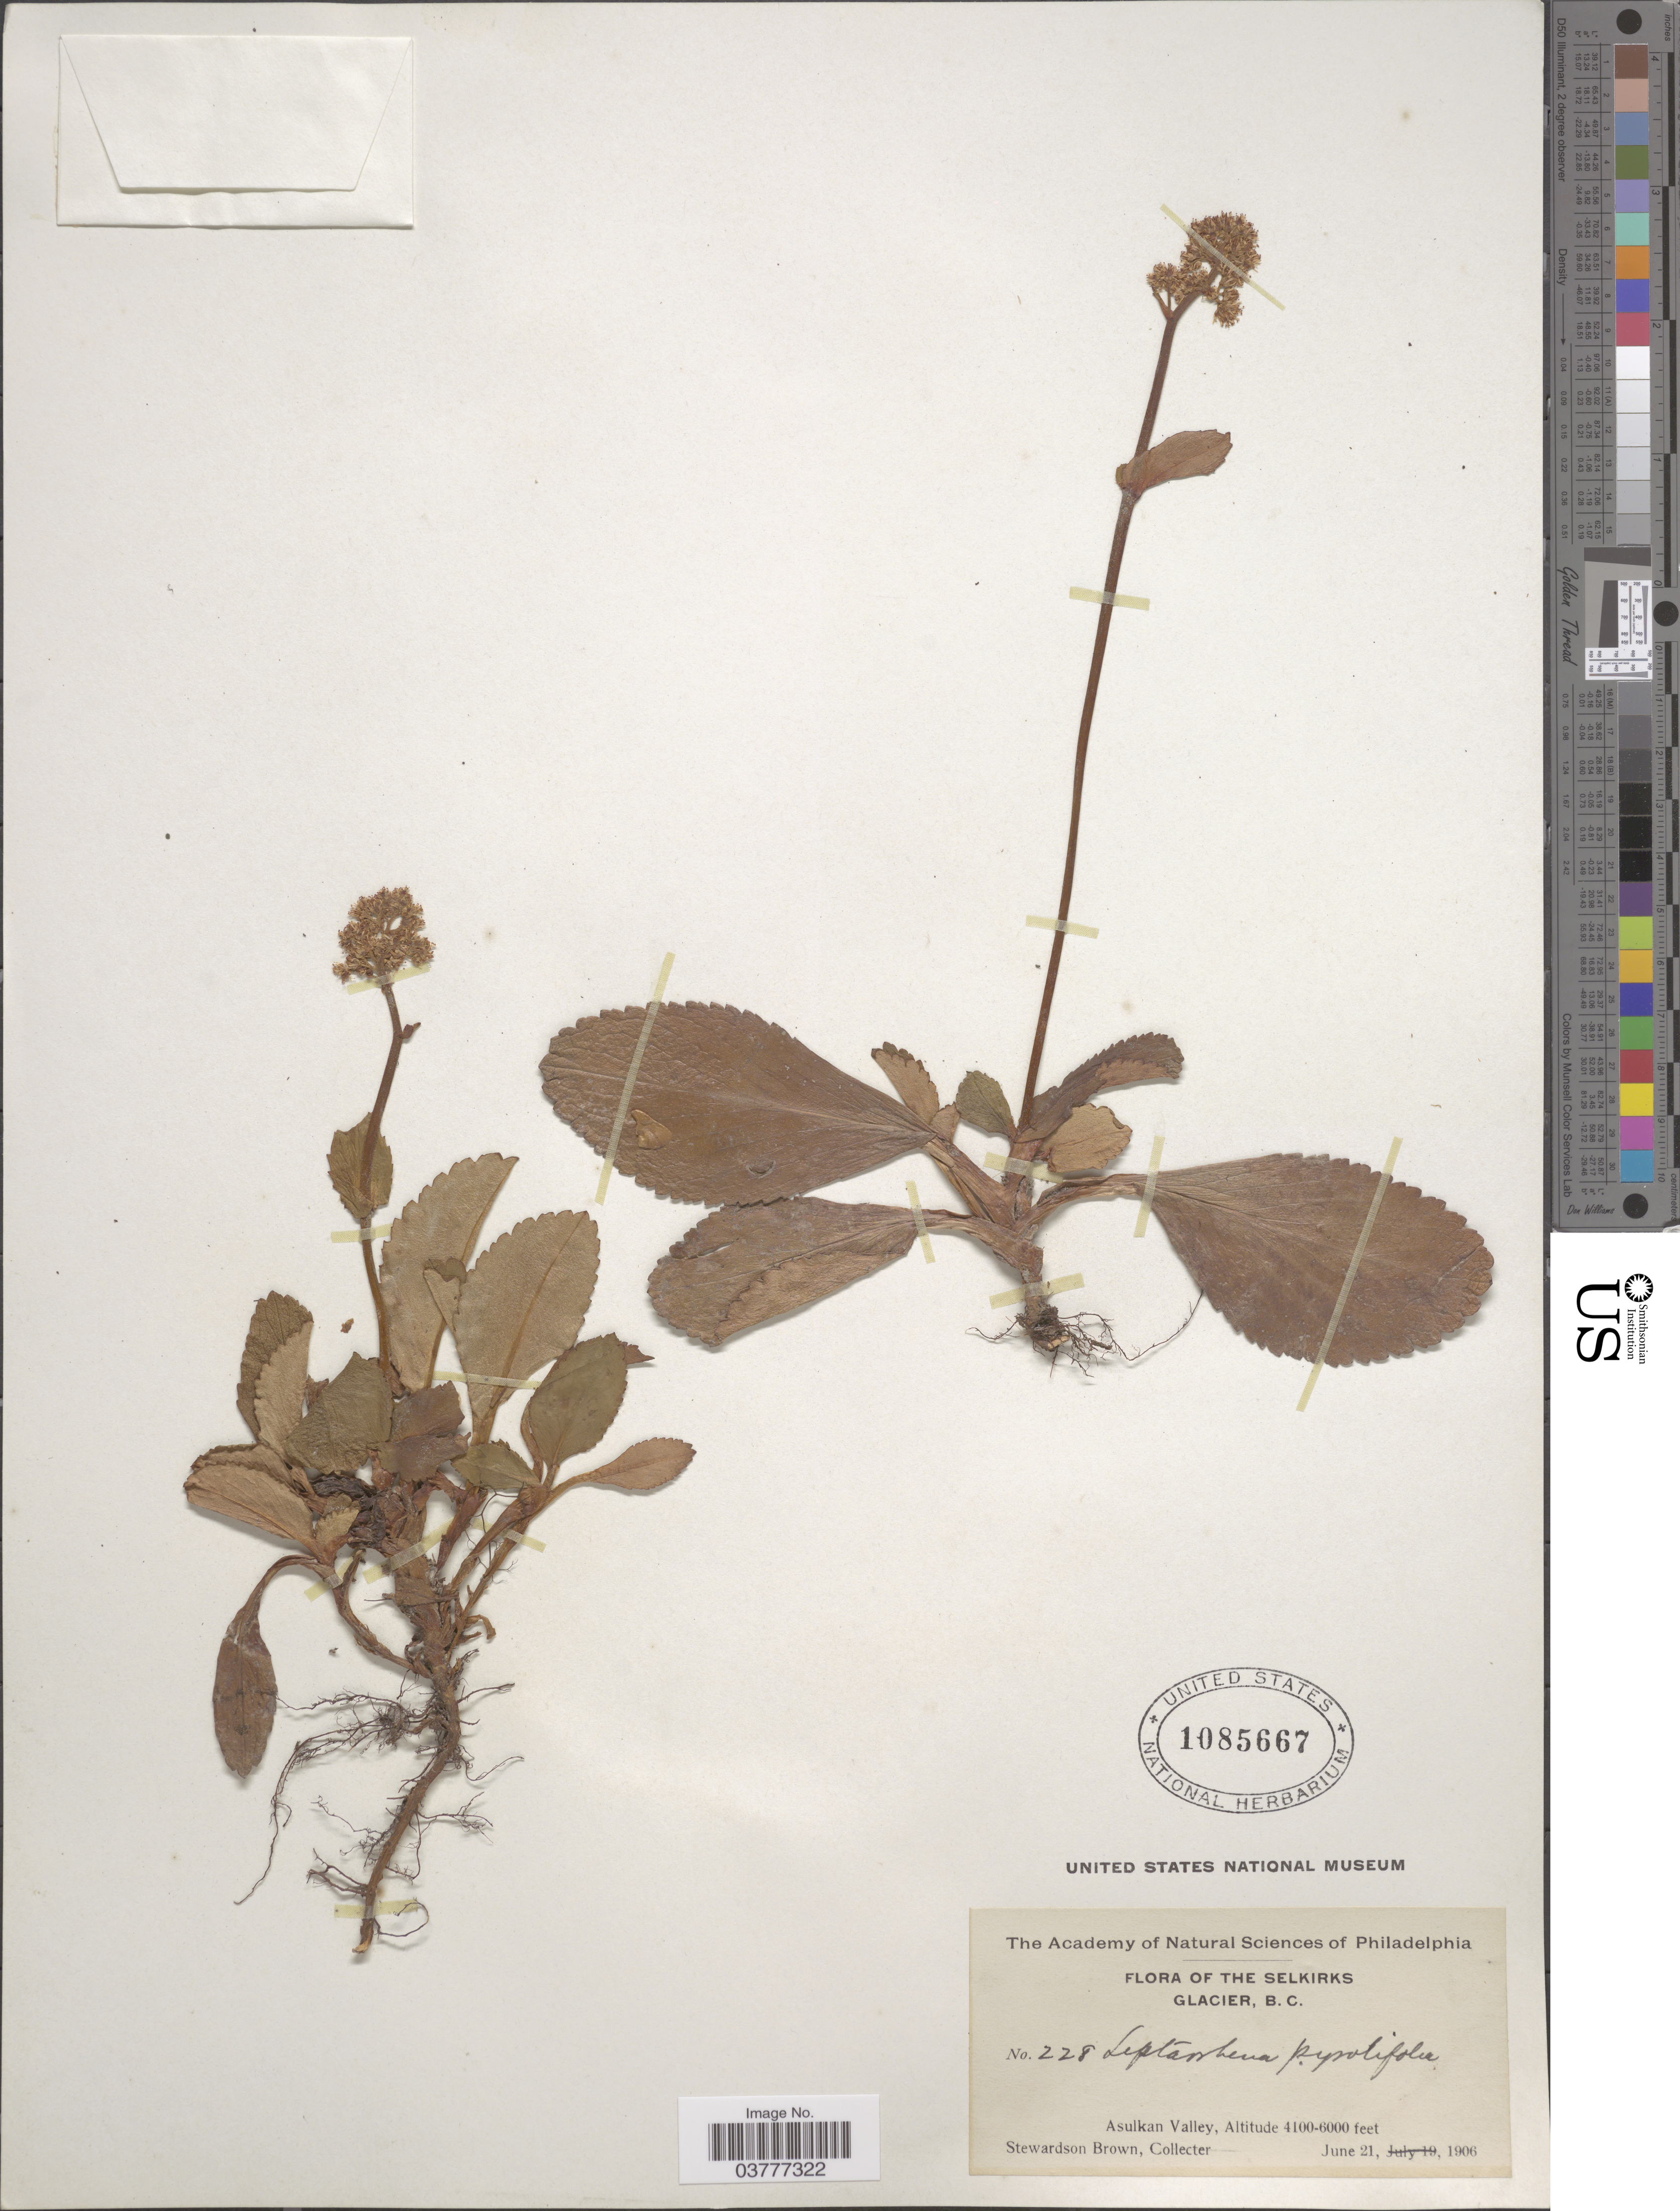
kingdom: Plantae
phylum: Tracheophyta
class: Magnoliopsida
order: Saxifragales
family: Saxifragaceae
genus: Leptarrhena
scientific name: Leptarrhena pyrolifolia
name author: (D. Don) Ser.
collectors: S. Brown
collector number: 228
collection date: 1906-06-21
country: Canada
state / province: British Columbia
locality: The Selkirks Glacier. Asulkan Valley.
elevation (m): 1250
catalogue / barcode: US 1085667